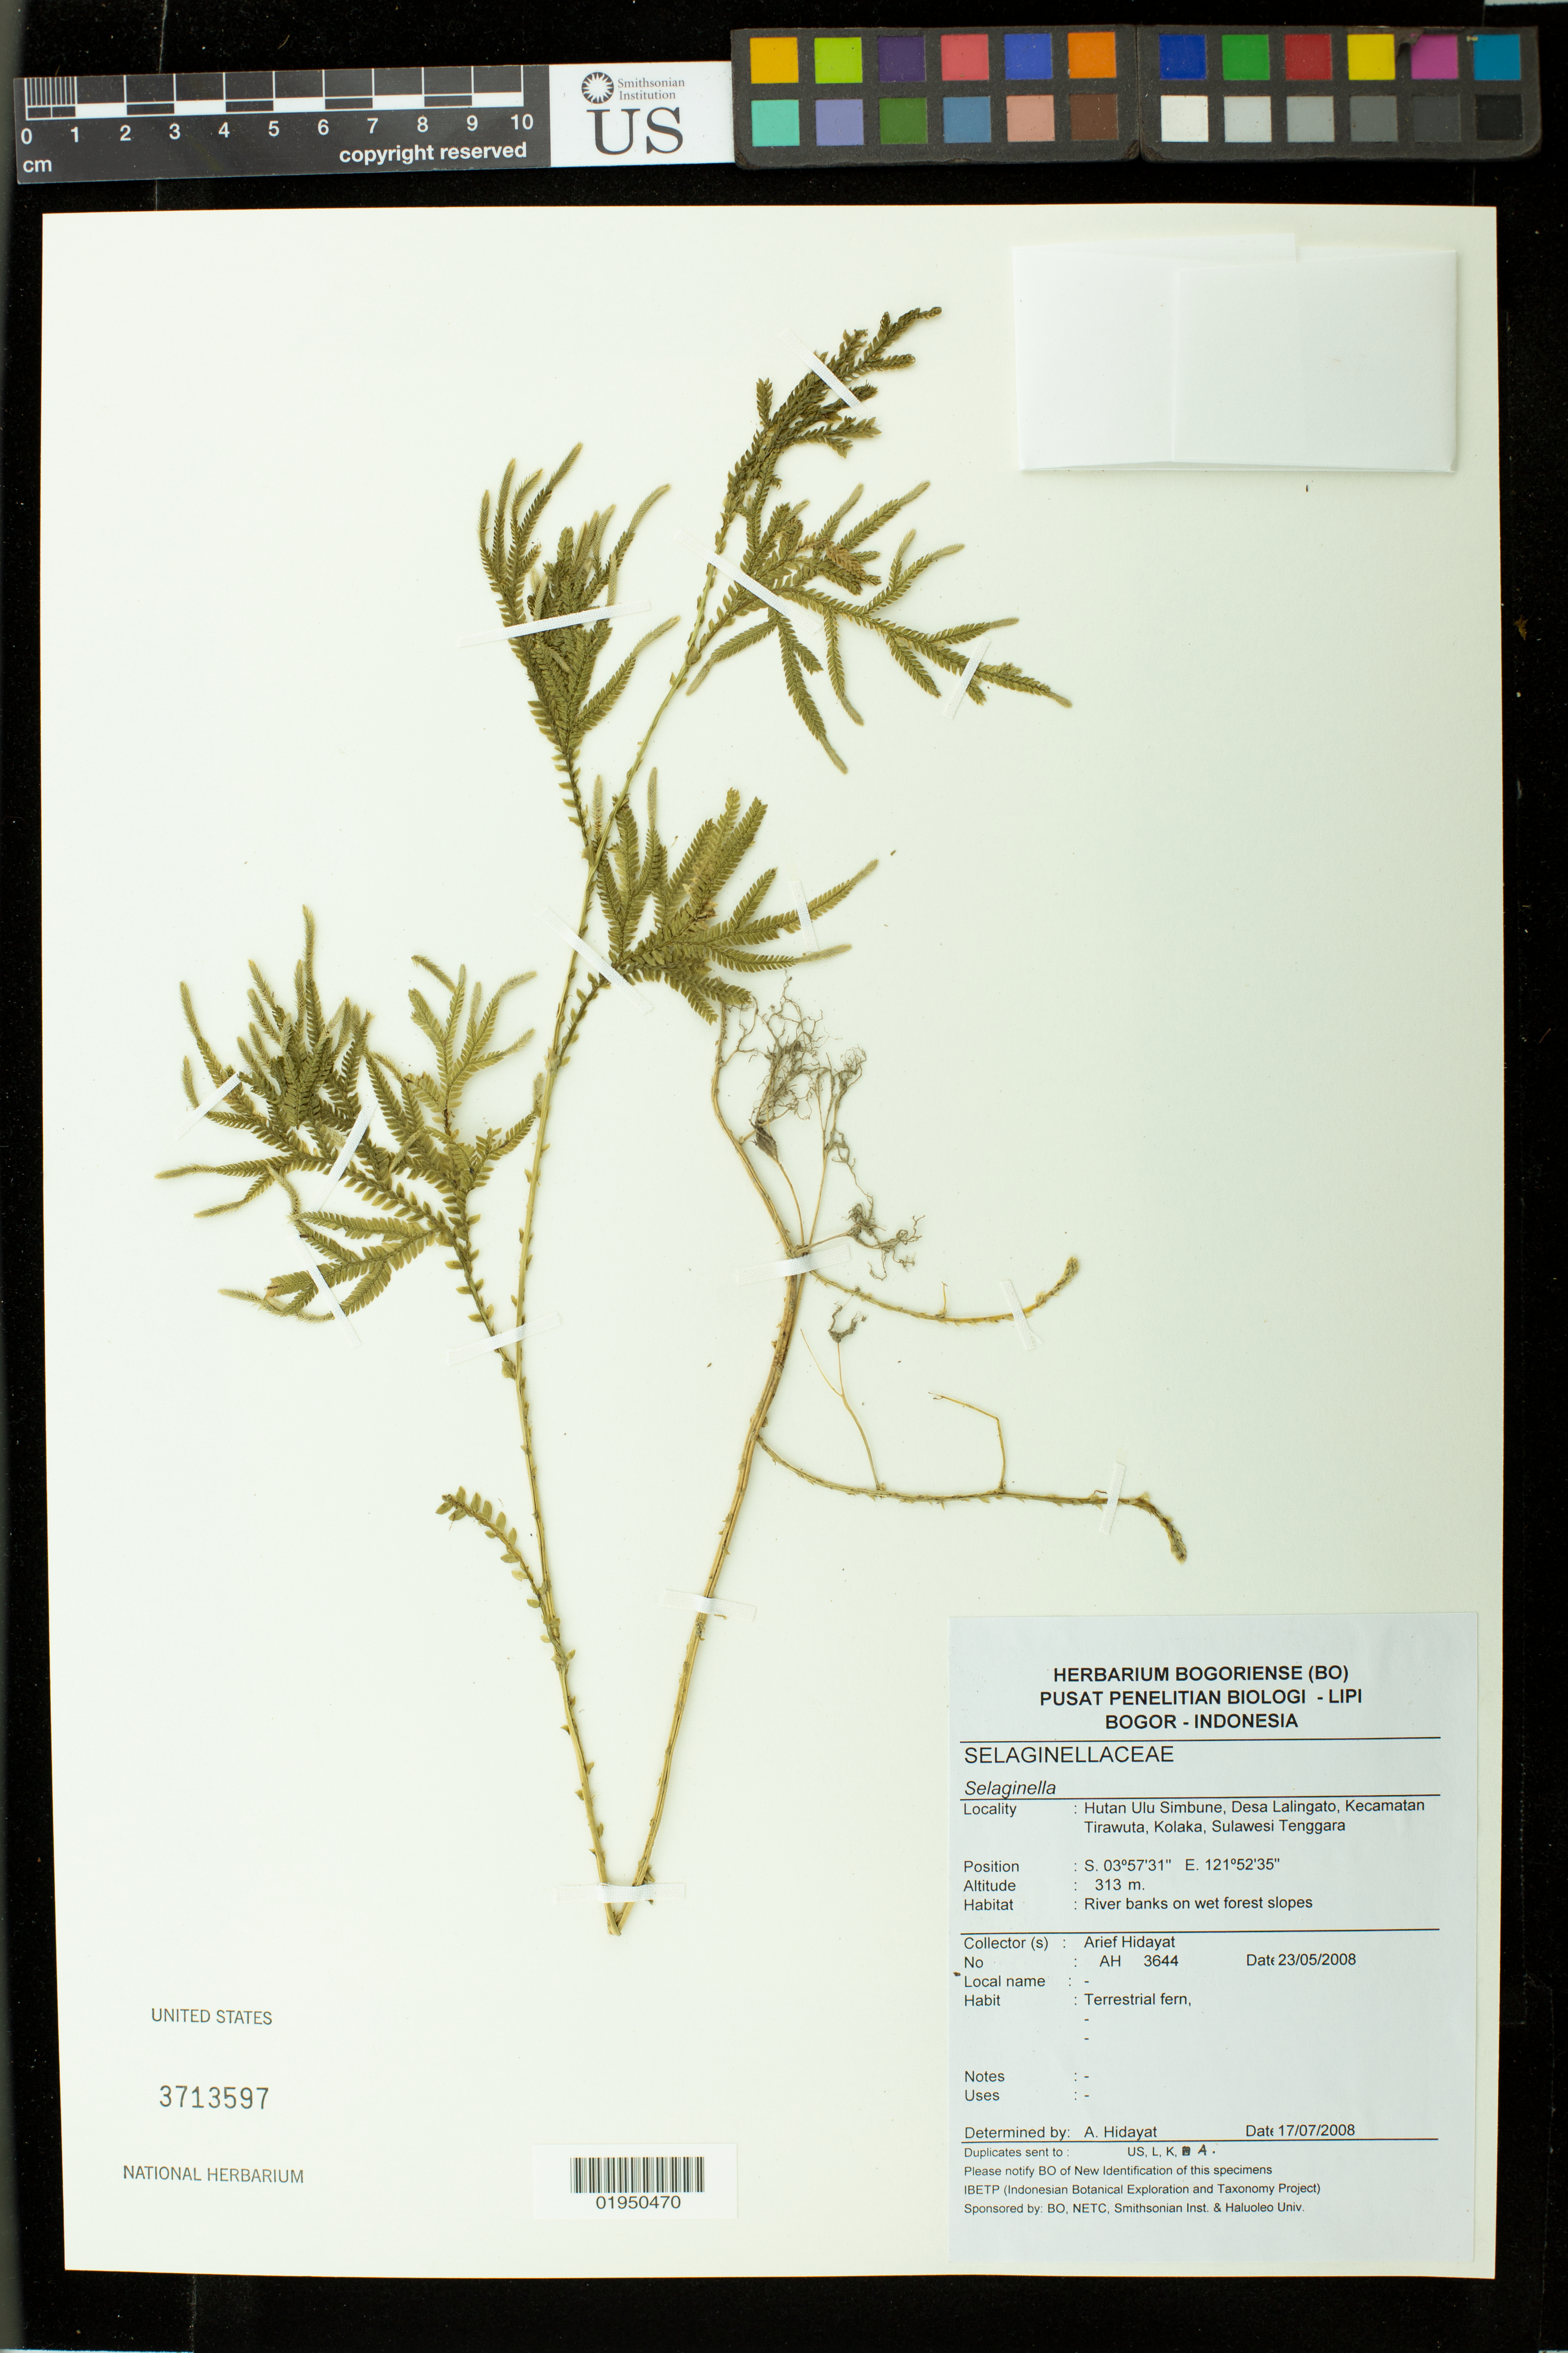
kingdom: Plantae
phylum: Tracheophyta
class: Lycopodiopsida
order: Selaginellales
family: Selaginellaceae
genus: Selaginella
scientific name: Selaginella sp.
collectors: A. Hidayat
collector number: AH 3644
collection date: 2008-05-23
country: Indonesia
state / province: Sulawesi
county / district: Sulawesi Tenggara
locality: Hutan Ulu Simbune, Desa Lalingato, Kecameatan Tirawuta, Kolaka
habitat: River banks on wet forest slope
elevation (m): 313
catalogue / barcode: US 3713597